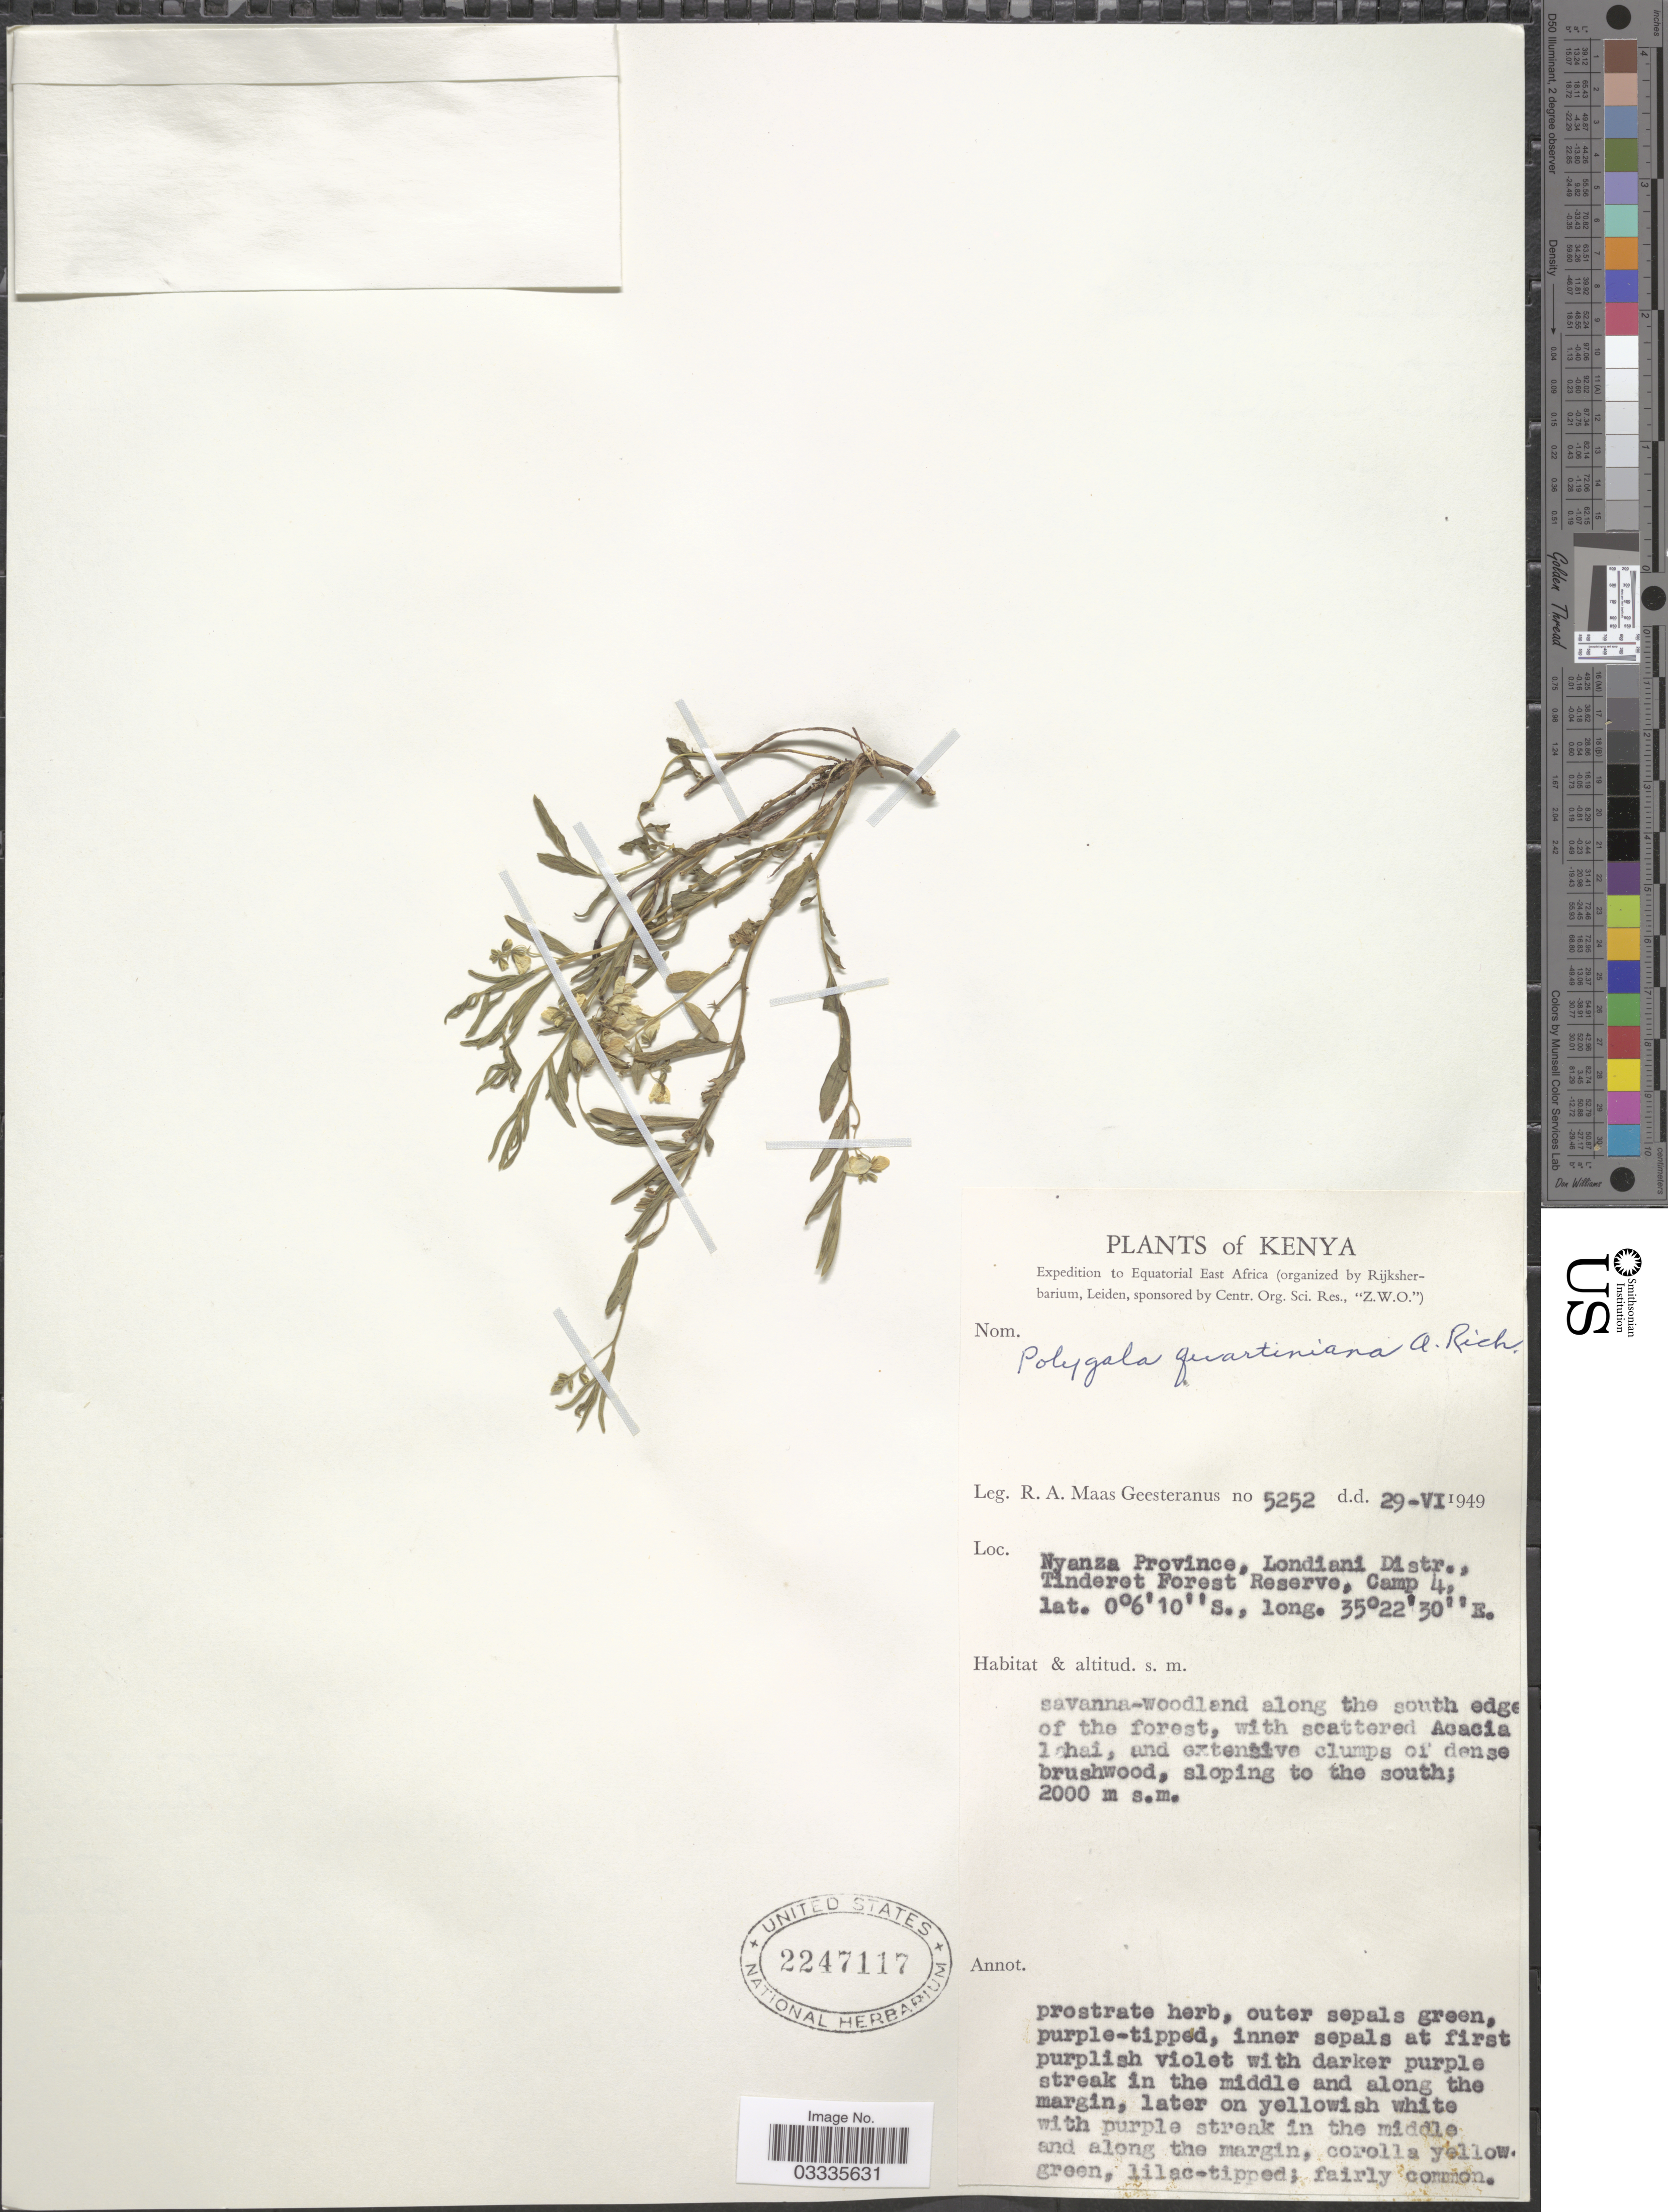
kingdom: Plantae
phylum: Tracheophyta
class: Magnoliopsida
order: Fabales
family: Polygalaceae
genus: Polygala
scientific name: Polygala quartiniana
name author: A. Rich.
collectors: R. A. Maas Geesteranus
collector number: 5252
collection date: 1949-06-29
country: Kenya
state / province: Kericho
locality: Londiani Distr., Tinderet Forest Reserve, Camp 4.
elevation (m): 2000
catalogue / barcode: US 2247117